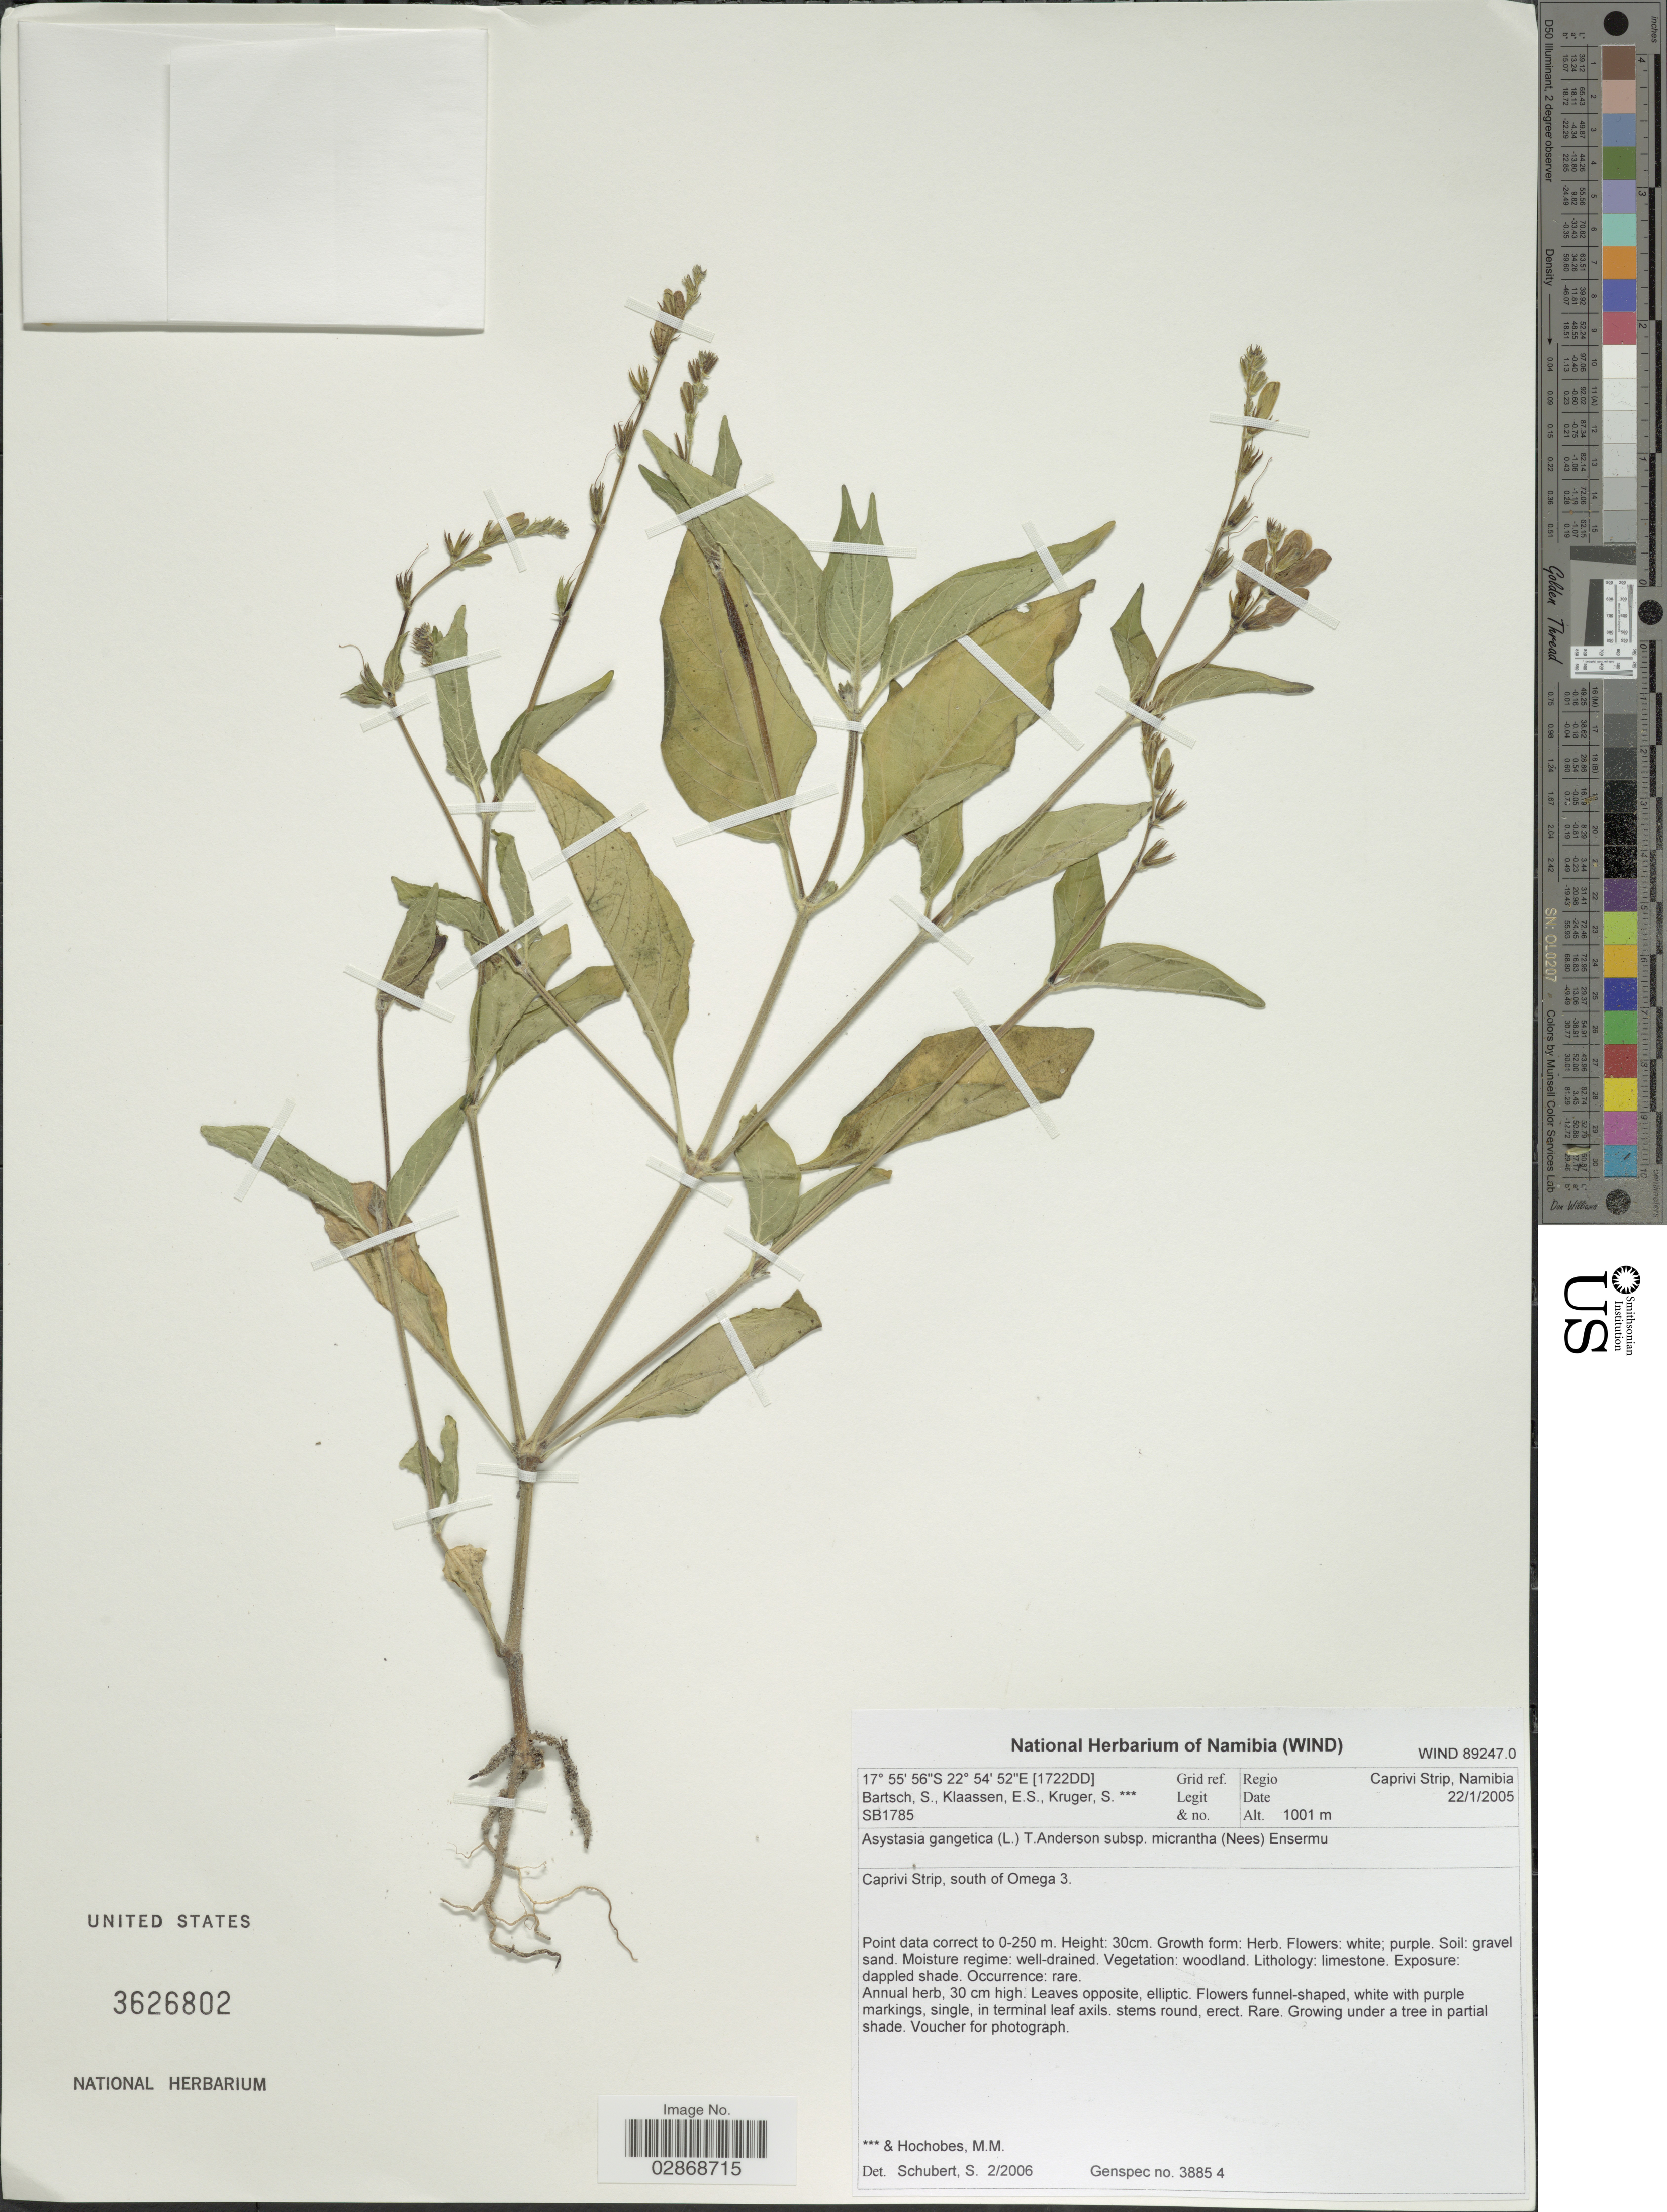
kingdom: Plantae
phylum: Tracheophyta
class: Magnoliopsida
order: Lamiales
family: Acanthaceae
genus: Asystasia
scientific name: Asystasia gangetica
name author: (L.) T. Anderson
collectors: S. Bartsch, E. S. Klaassen, S. Kruger & M. Hochobes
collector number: SB1785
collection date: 2005-01-22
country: Namibia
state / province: Caprivi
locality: [1722DD] Grid ref. Regio Caprivi Strip. Caprivi Strip, south of Omega 3.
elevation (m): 1001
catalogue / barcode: US 3626802